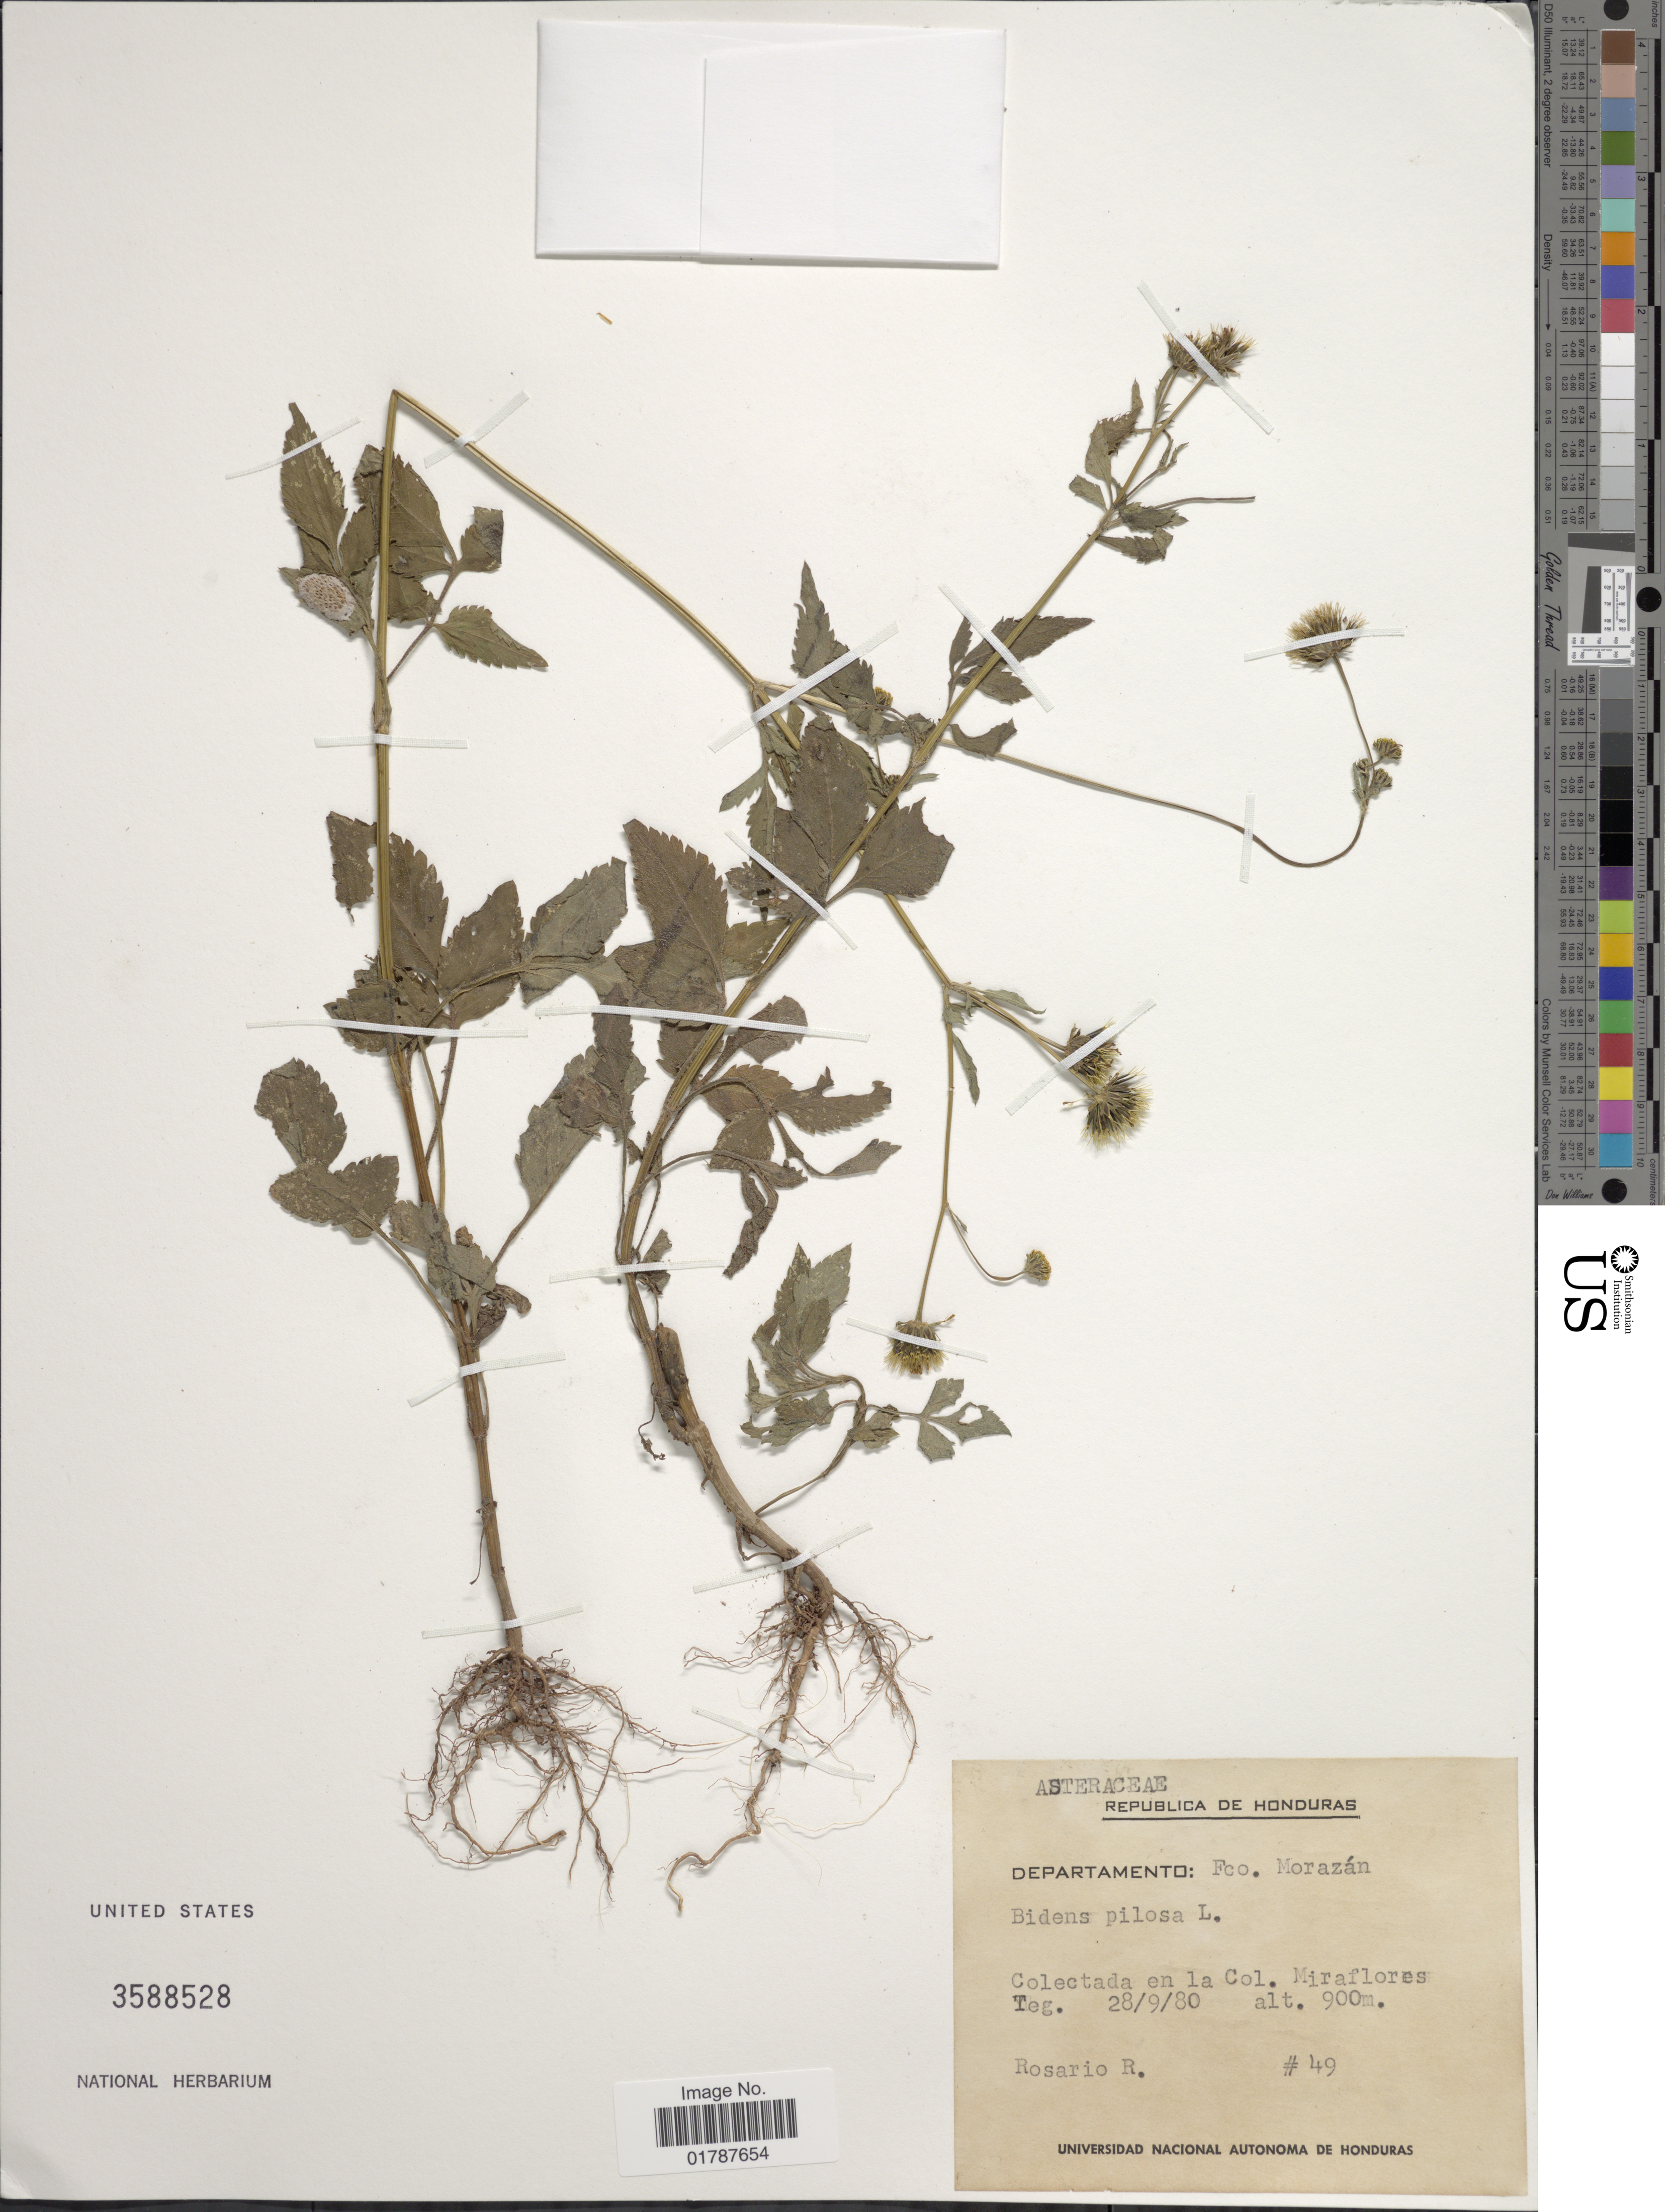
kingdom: Plantae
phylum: Tracheophyta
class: Magnoliopsida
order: Asterales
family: Asteraceae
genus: Bidens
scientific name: Bidens pilosa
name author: L.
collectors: R. Rosario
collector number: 49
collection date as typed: Transcribed d/m/y: 28/9/80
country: Honduras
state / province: Fco. Morazán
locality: Departamento: Fco. Morazan, Colectada en la Col. Miraflores Teg.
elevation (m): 900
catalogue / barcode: US 3588528